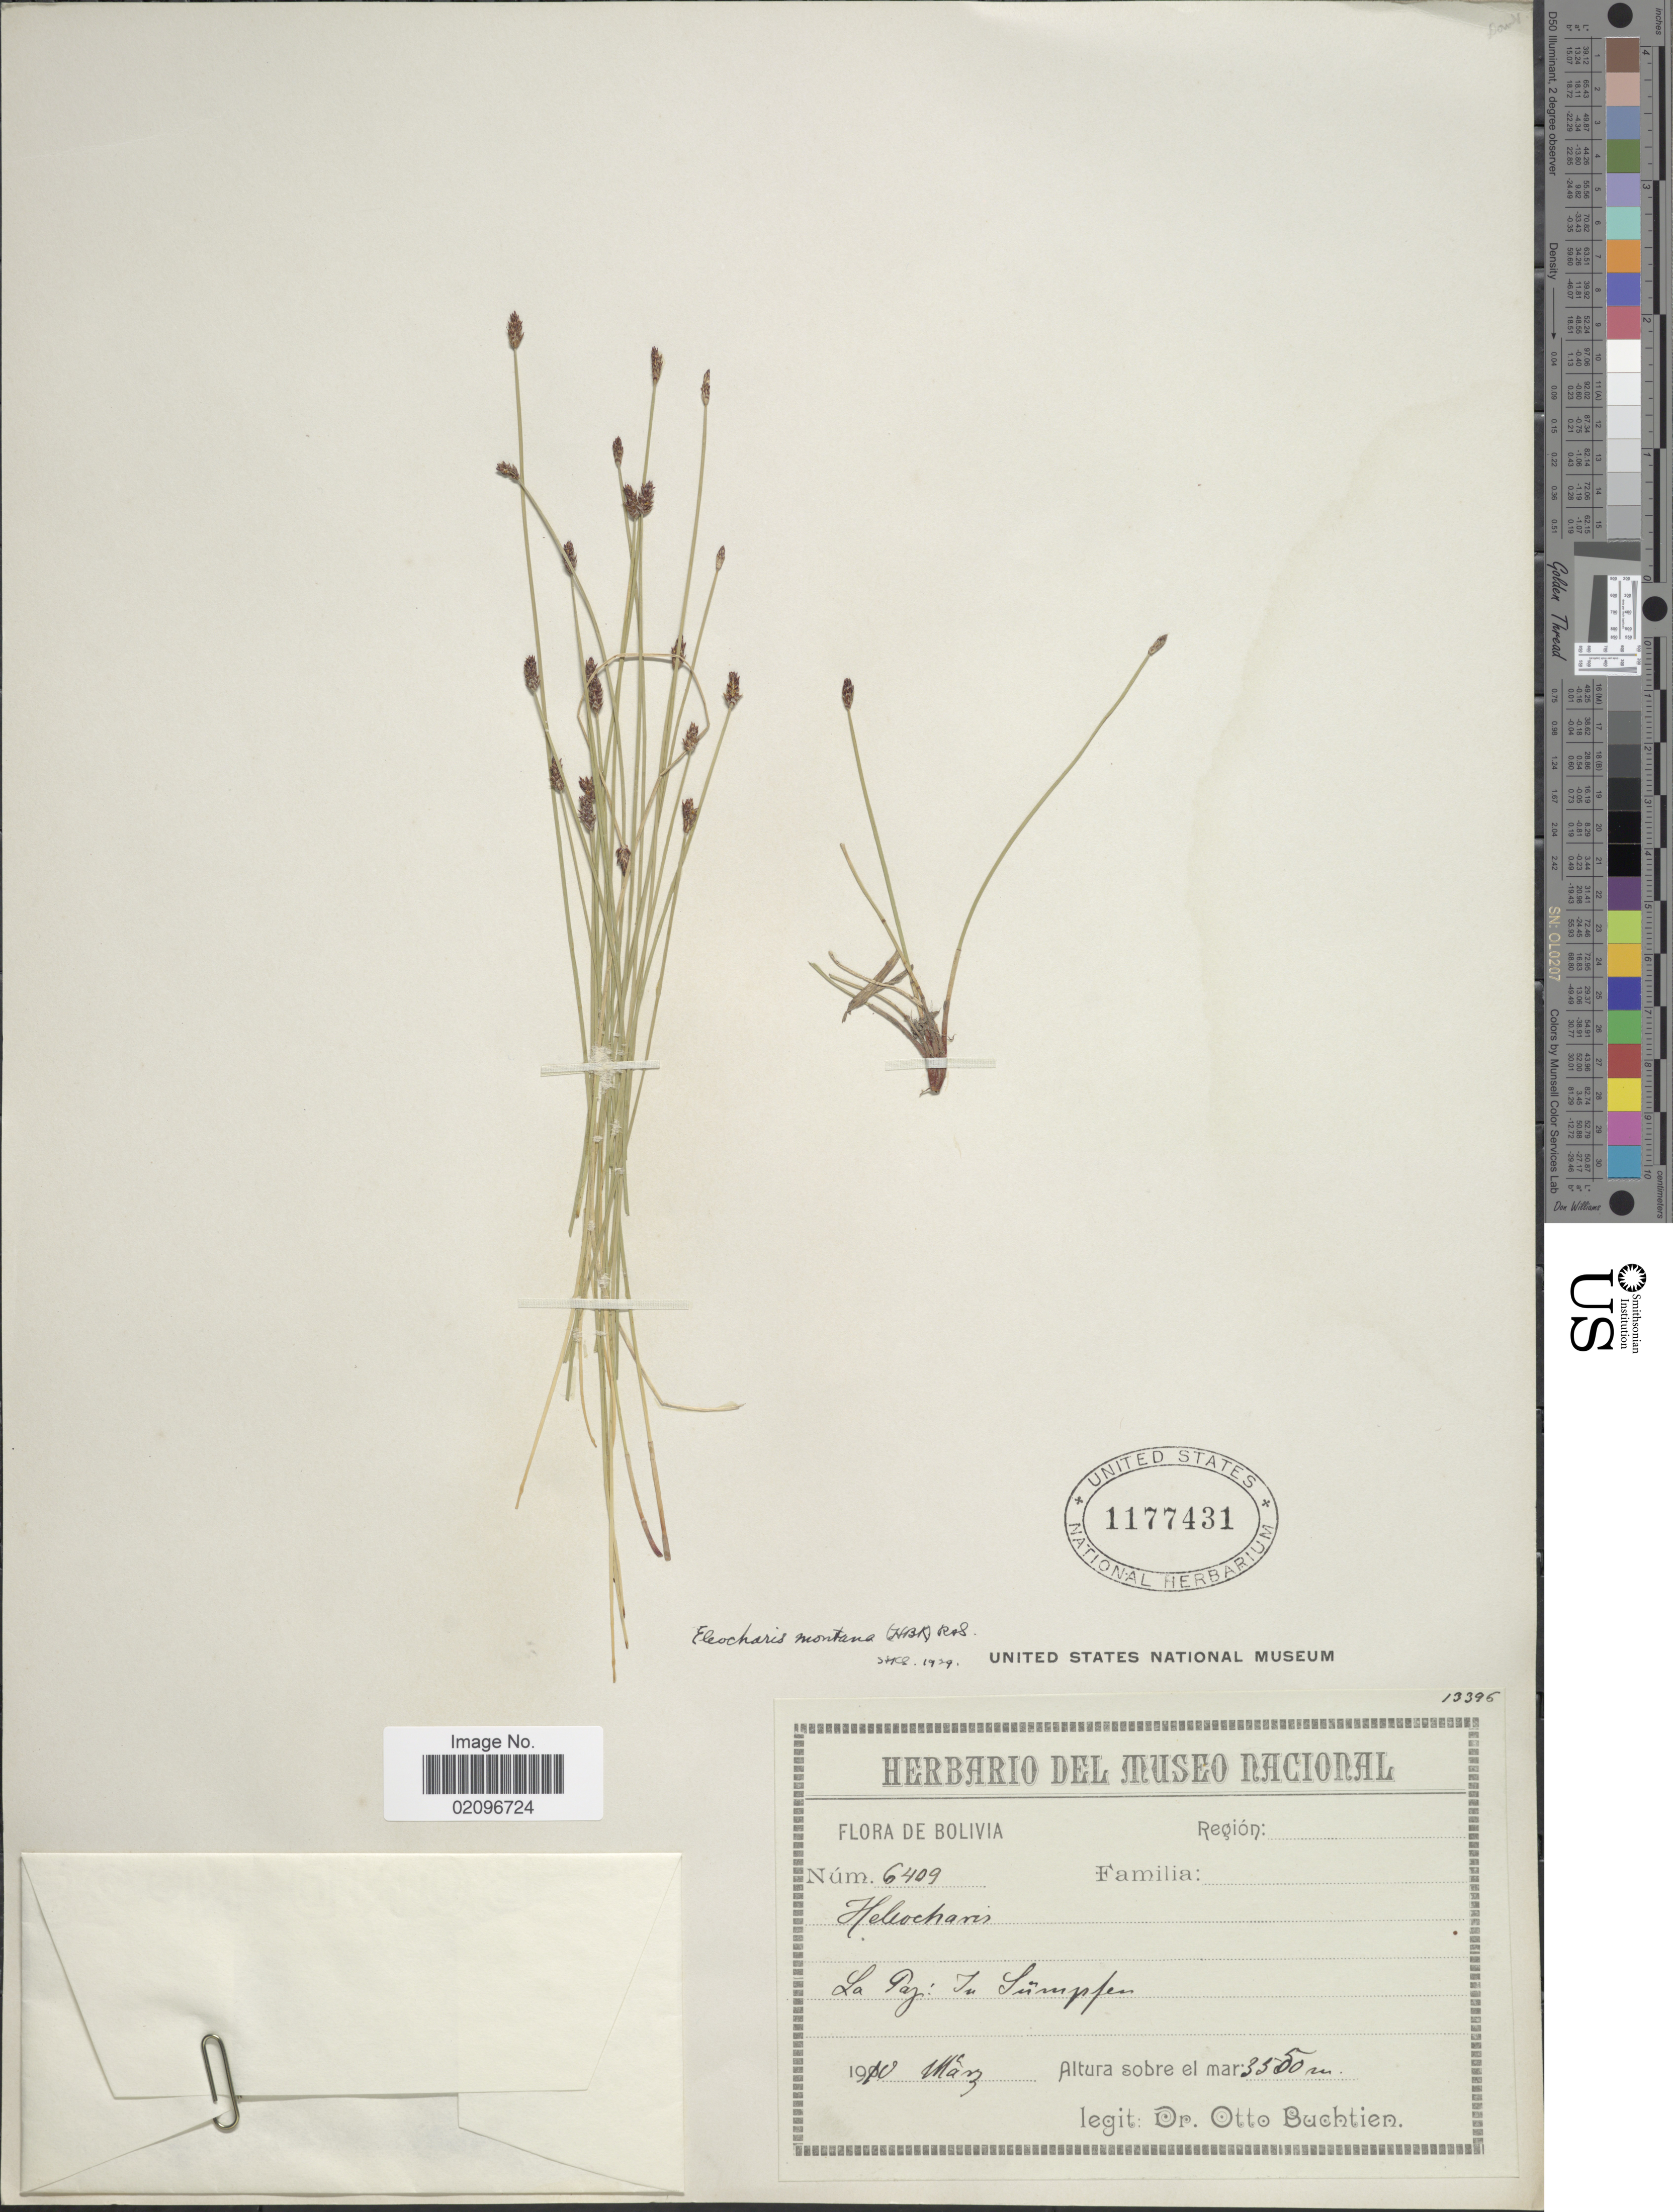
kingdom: Plantae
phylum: Tracheophyta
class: Liliopsida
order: Poales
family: Cyperaceae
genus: Eleocharis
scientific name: Eleocharis montana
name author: (Kunth) Roem. & Schult.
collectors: O. Buchtien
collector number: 6409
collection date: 1910-03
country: Bolivia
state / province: La Paz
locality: La Paz: In Sumpfen.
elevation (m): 3550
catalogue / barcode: US 1177431